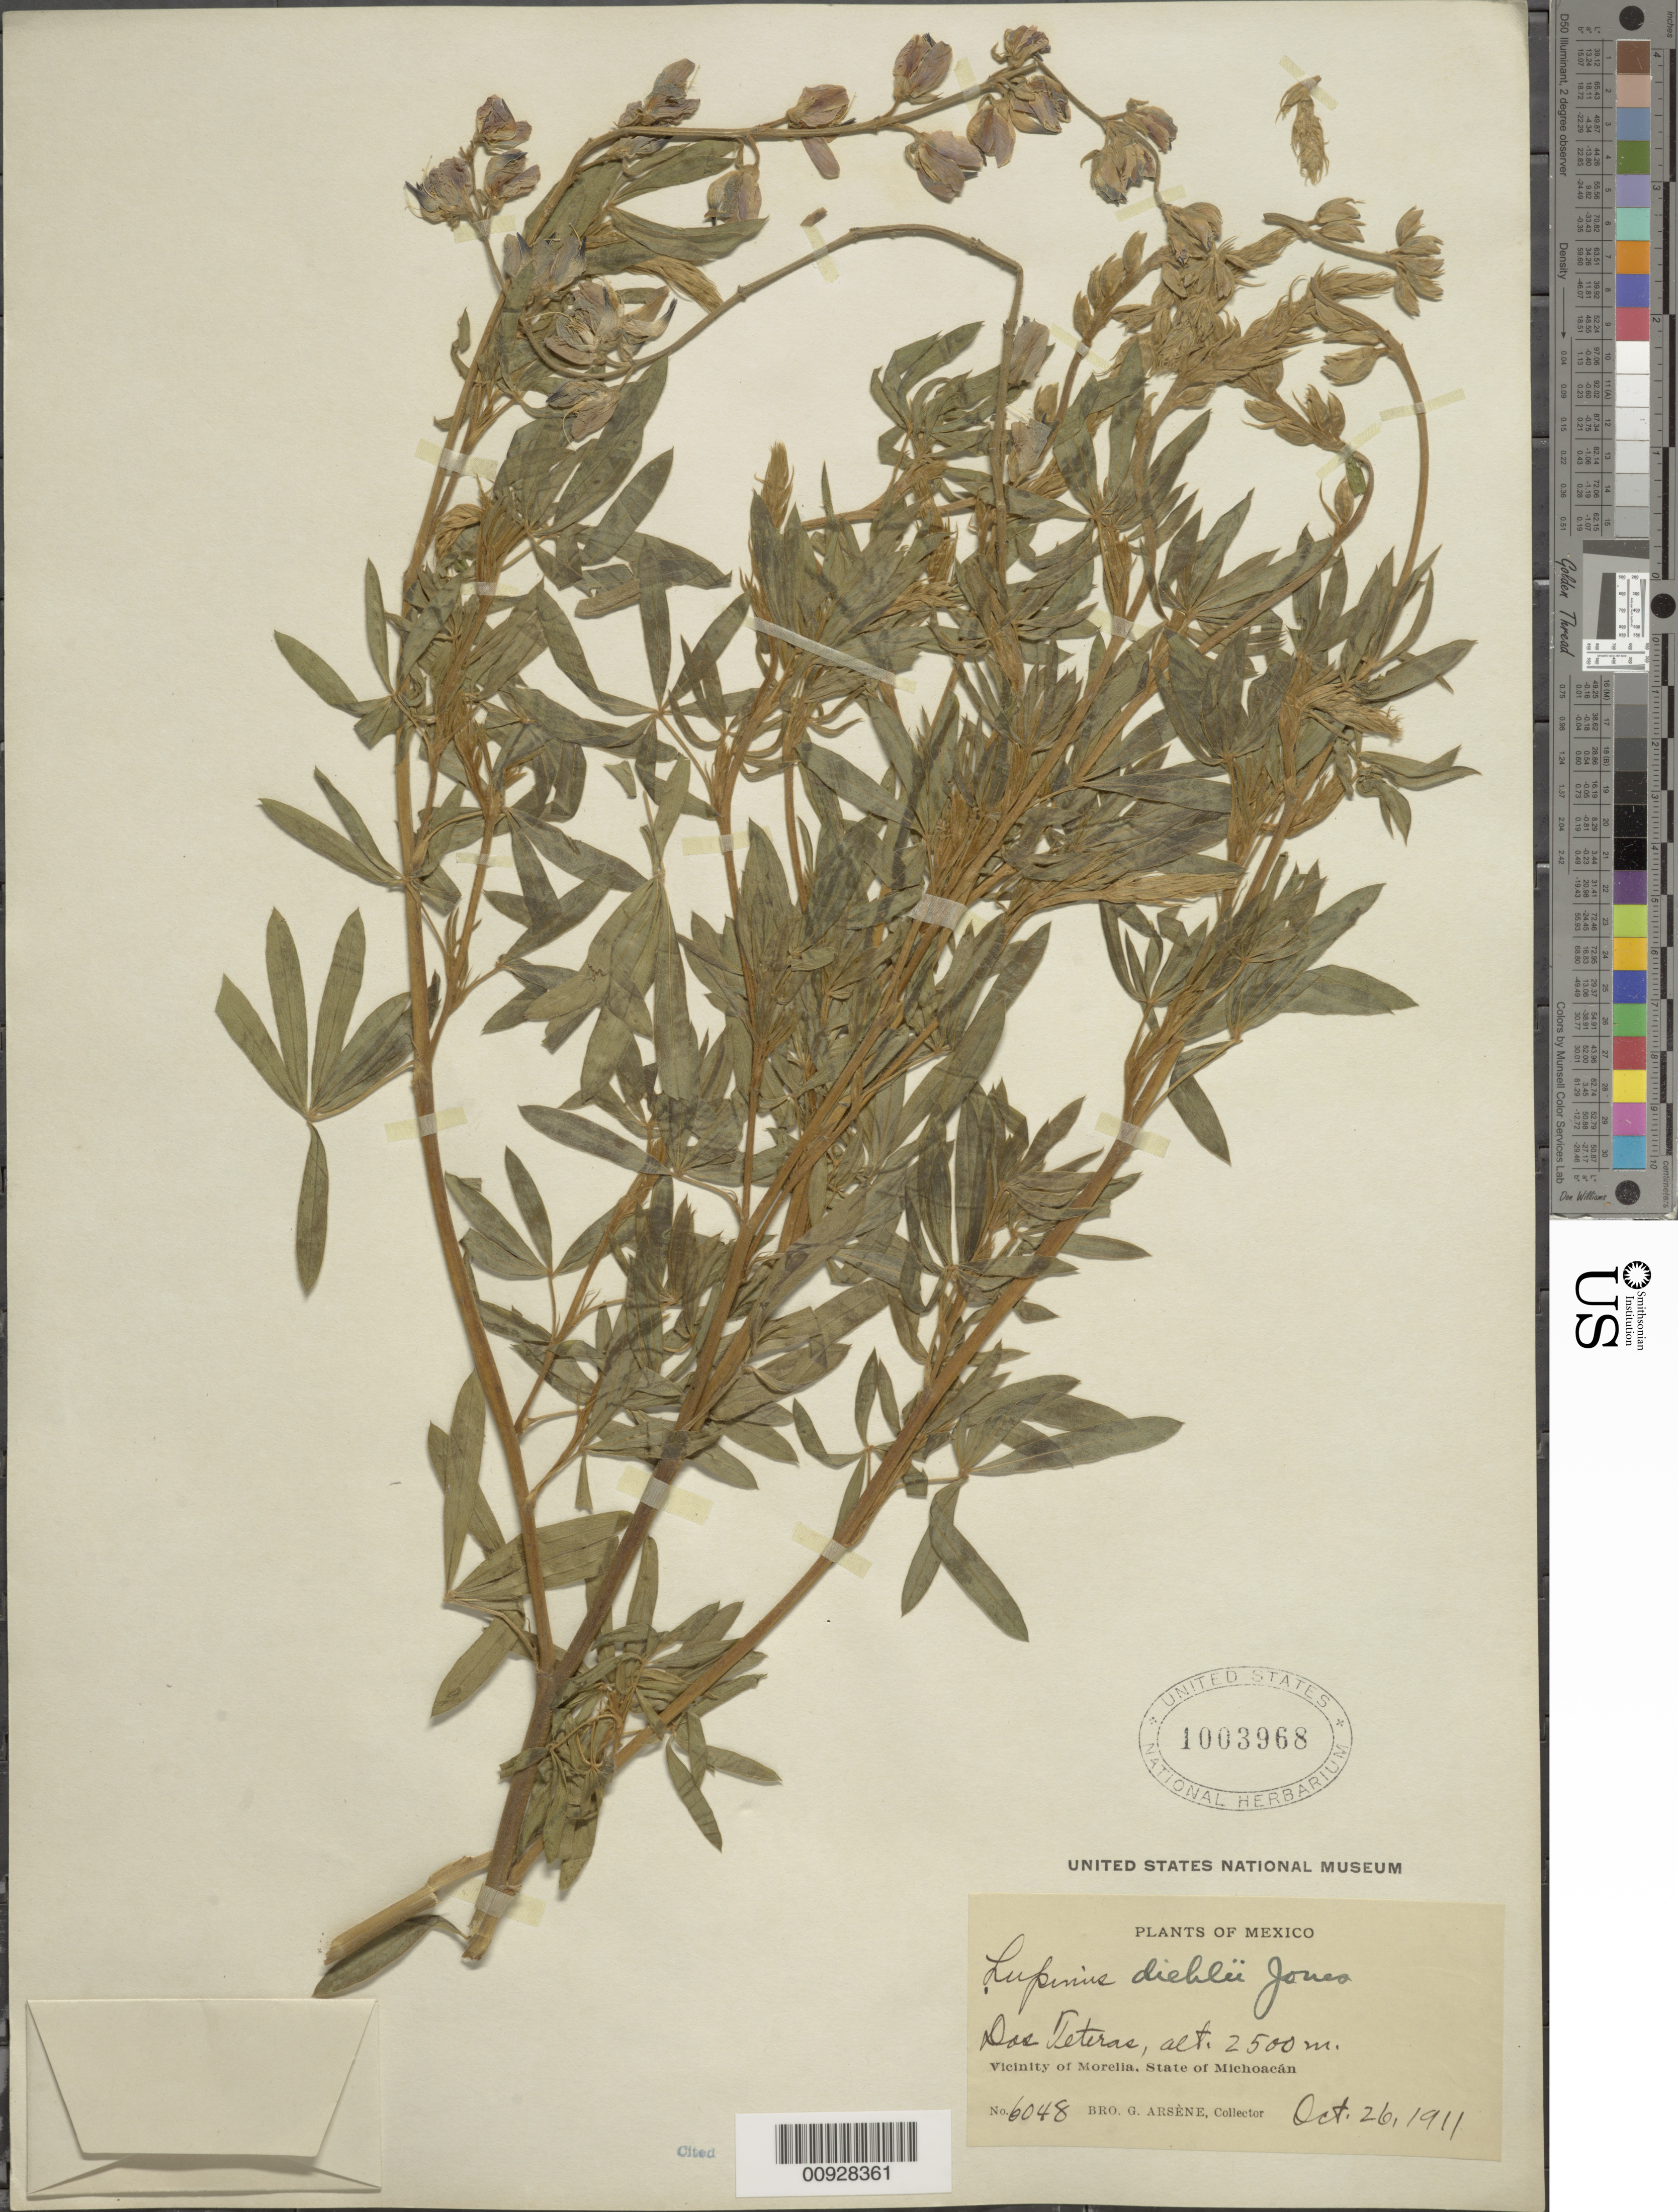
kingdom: Plantae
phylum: Tracheophyta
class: Magnoliopsida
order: Fabales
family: Fabaceae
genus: Lupinus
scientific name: Lupinus diehlii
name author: M.E. Jones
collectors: Bro. G. Arsène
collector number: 6048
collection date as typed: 26 Oct 1911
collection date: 1911-10-26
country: Mexico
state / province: Michoacán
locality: Dos teteras. Vicinity of Morelia, State of Michoacán.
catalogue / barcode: US 1003968